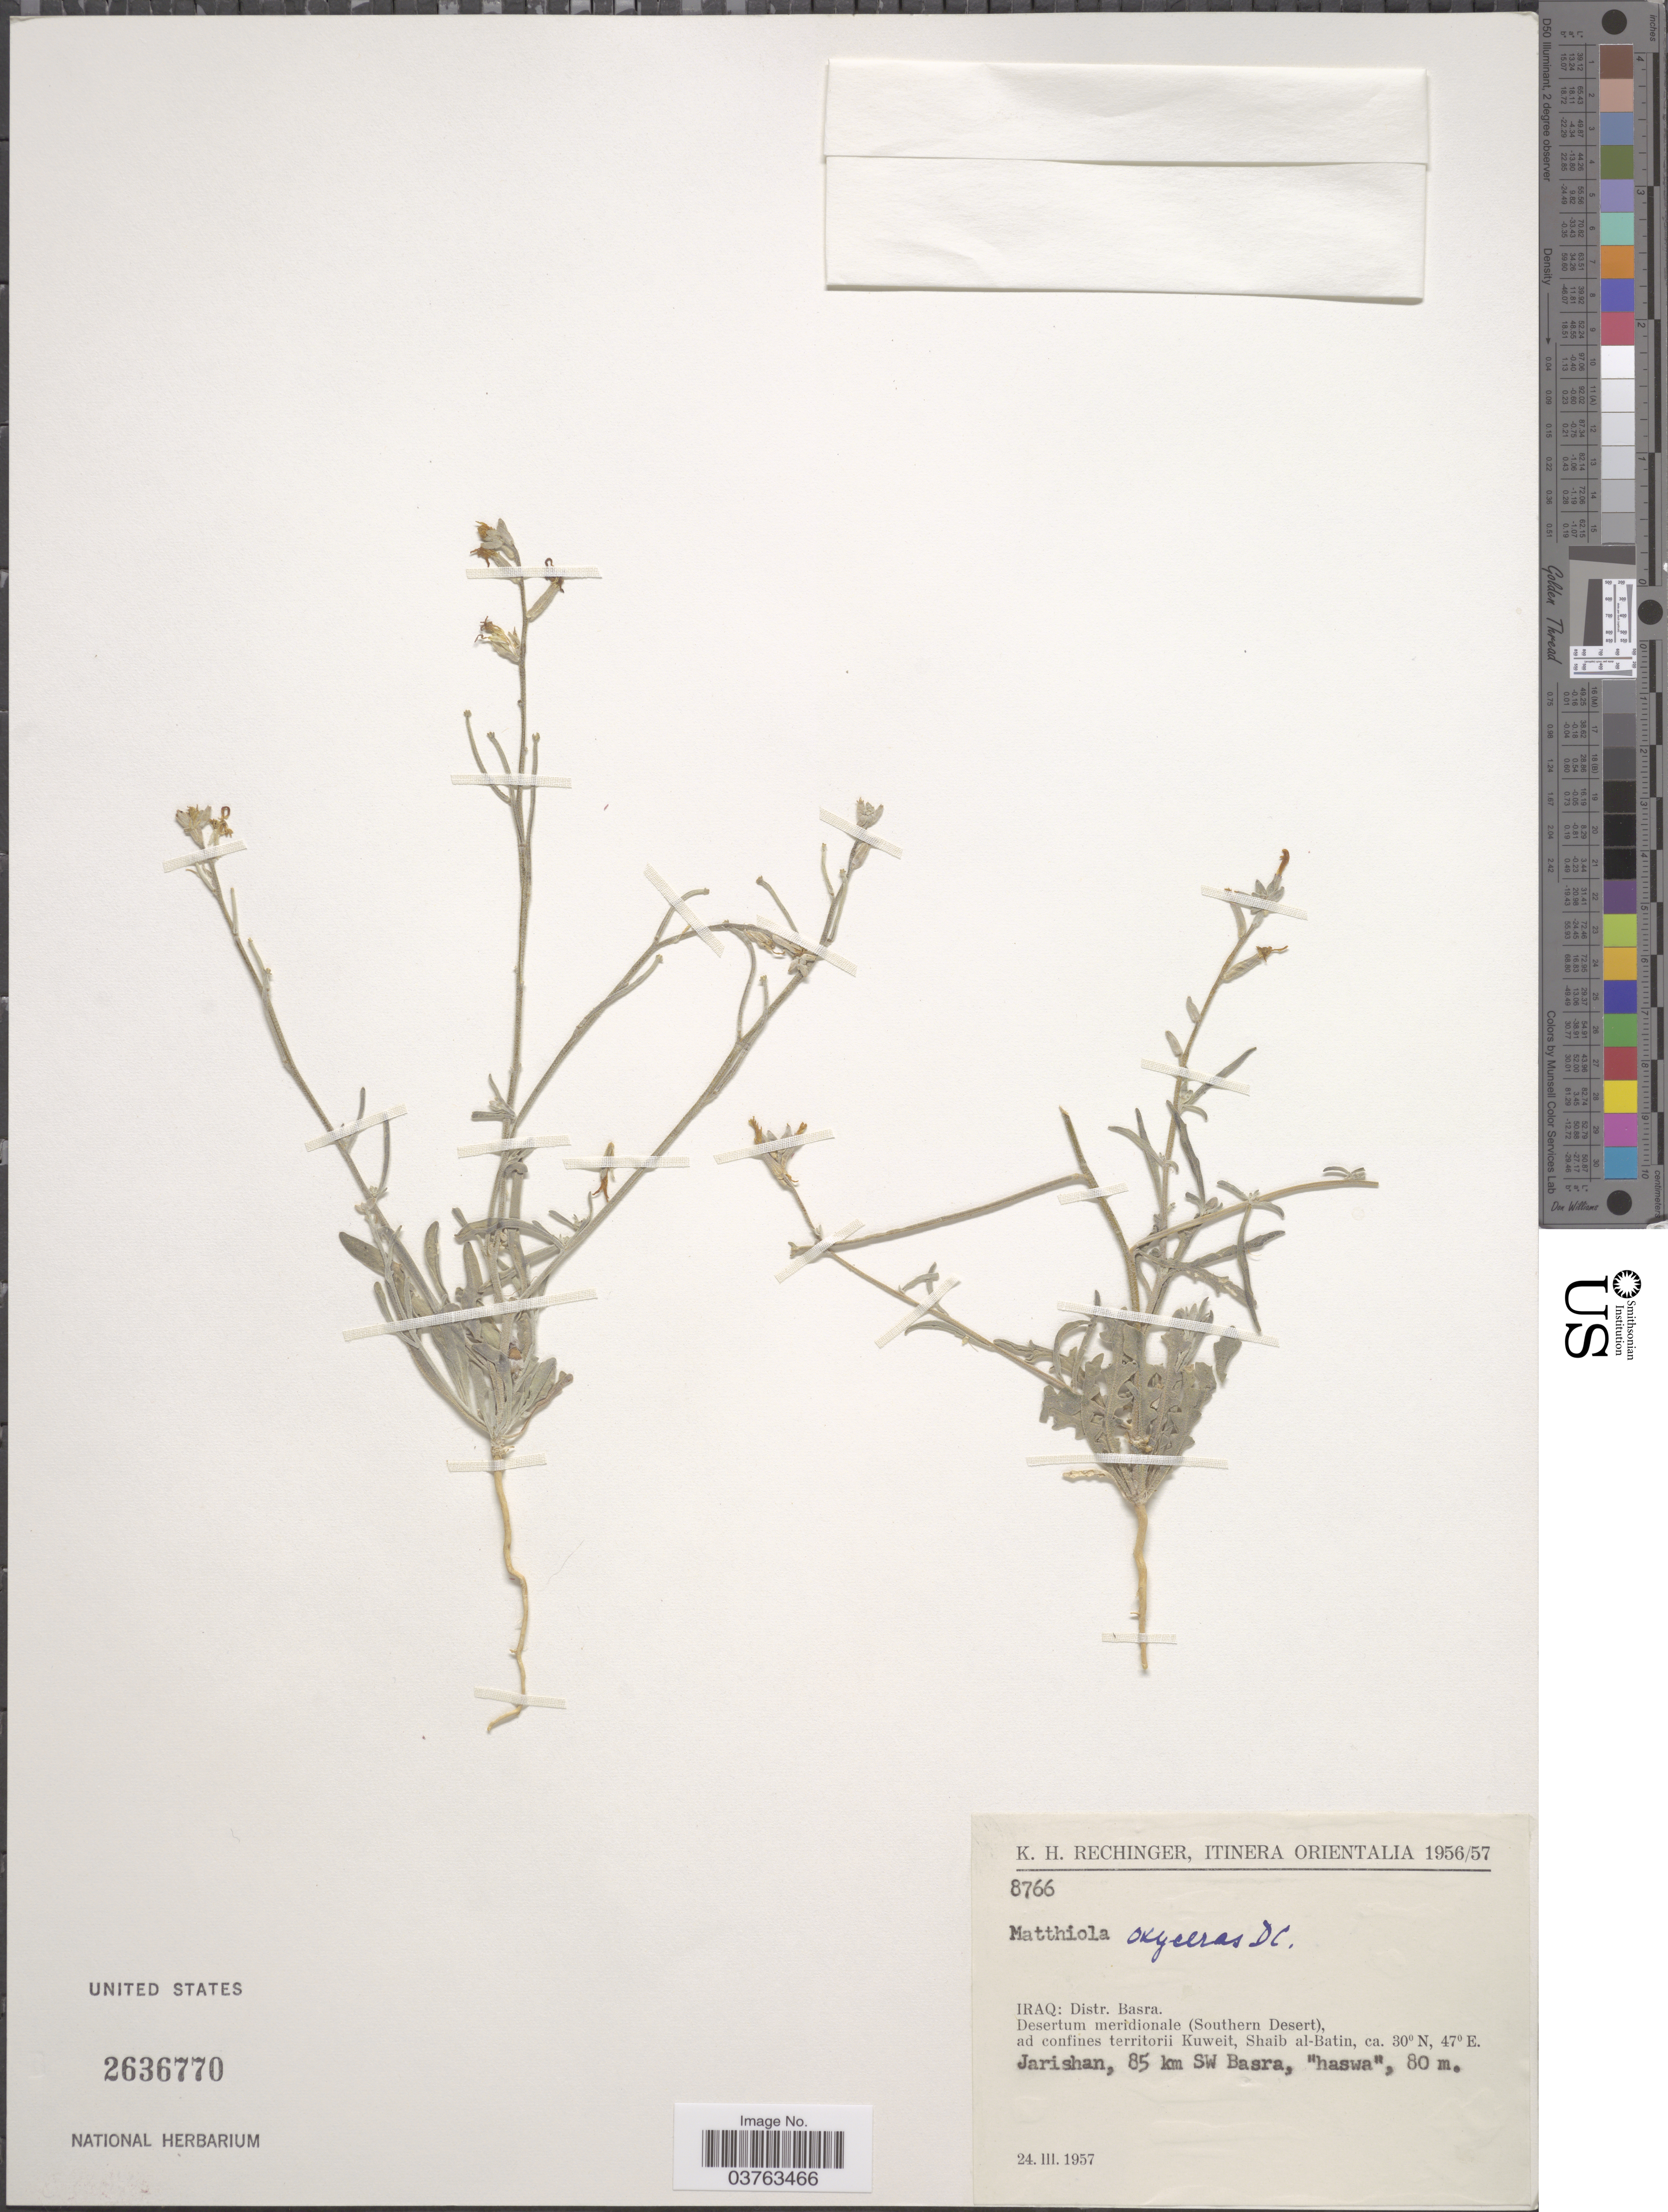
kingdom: Plantae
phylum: Tracheophyta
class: Magnoliopsida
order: Brassicales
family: Brassicaceae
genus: Matthiola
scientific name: Matthiola longipetala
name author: (Vent.) DC.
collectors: K. H. Rechinger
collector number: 8766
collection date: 1957-03-24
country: Iraq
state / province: Al Basrah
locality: Itinera Orientalia. Distr. Basra. Desertum meridionale (Southern Desert), ad confines territorii Kuweit, Shaib al-Batin, Jarishan, 85 km SW Basra, "haswa".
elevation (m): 80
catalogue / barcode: US 2636770